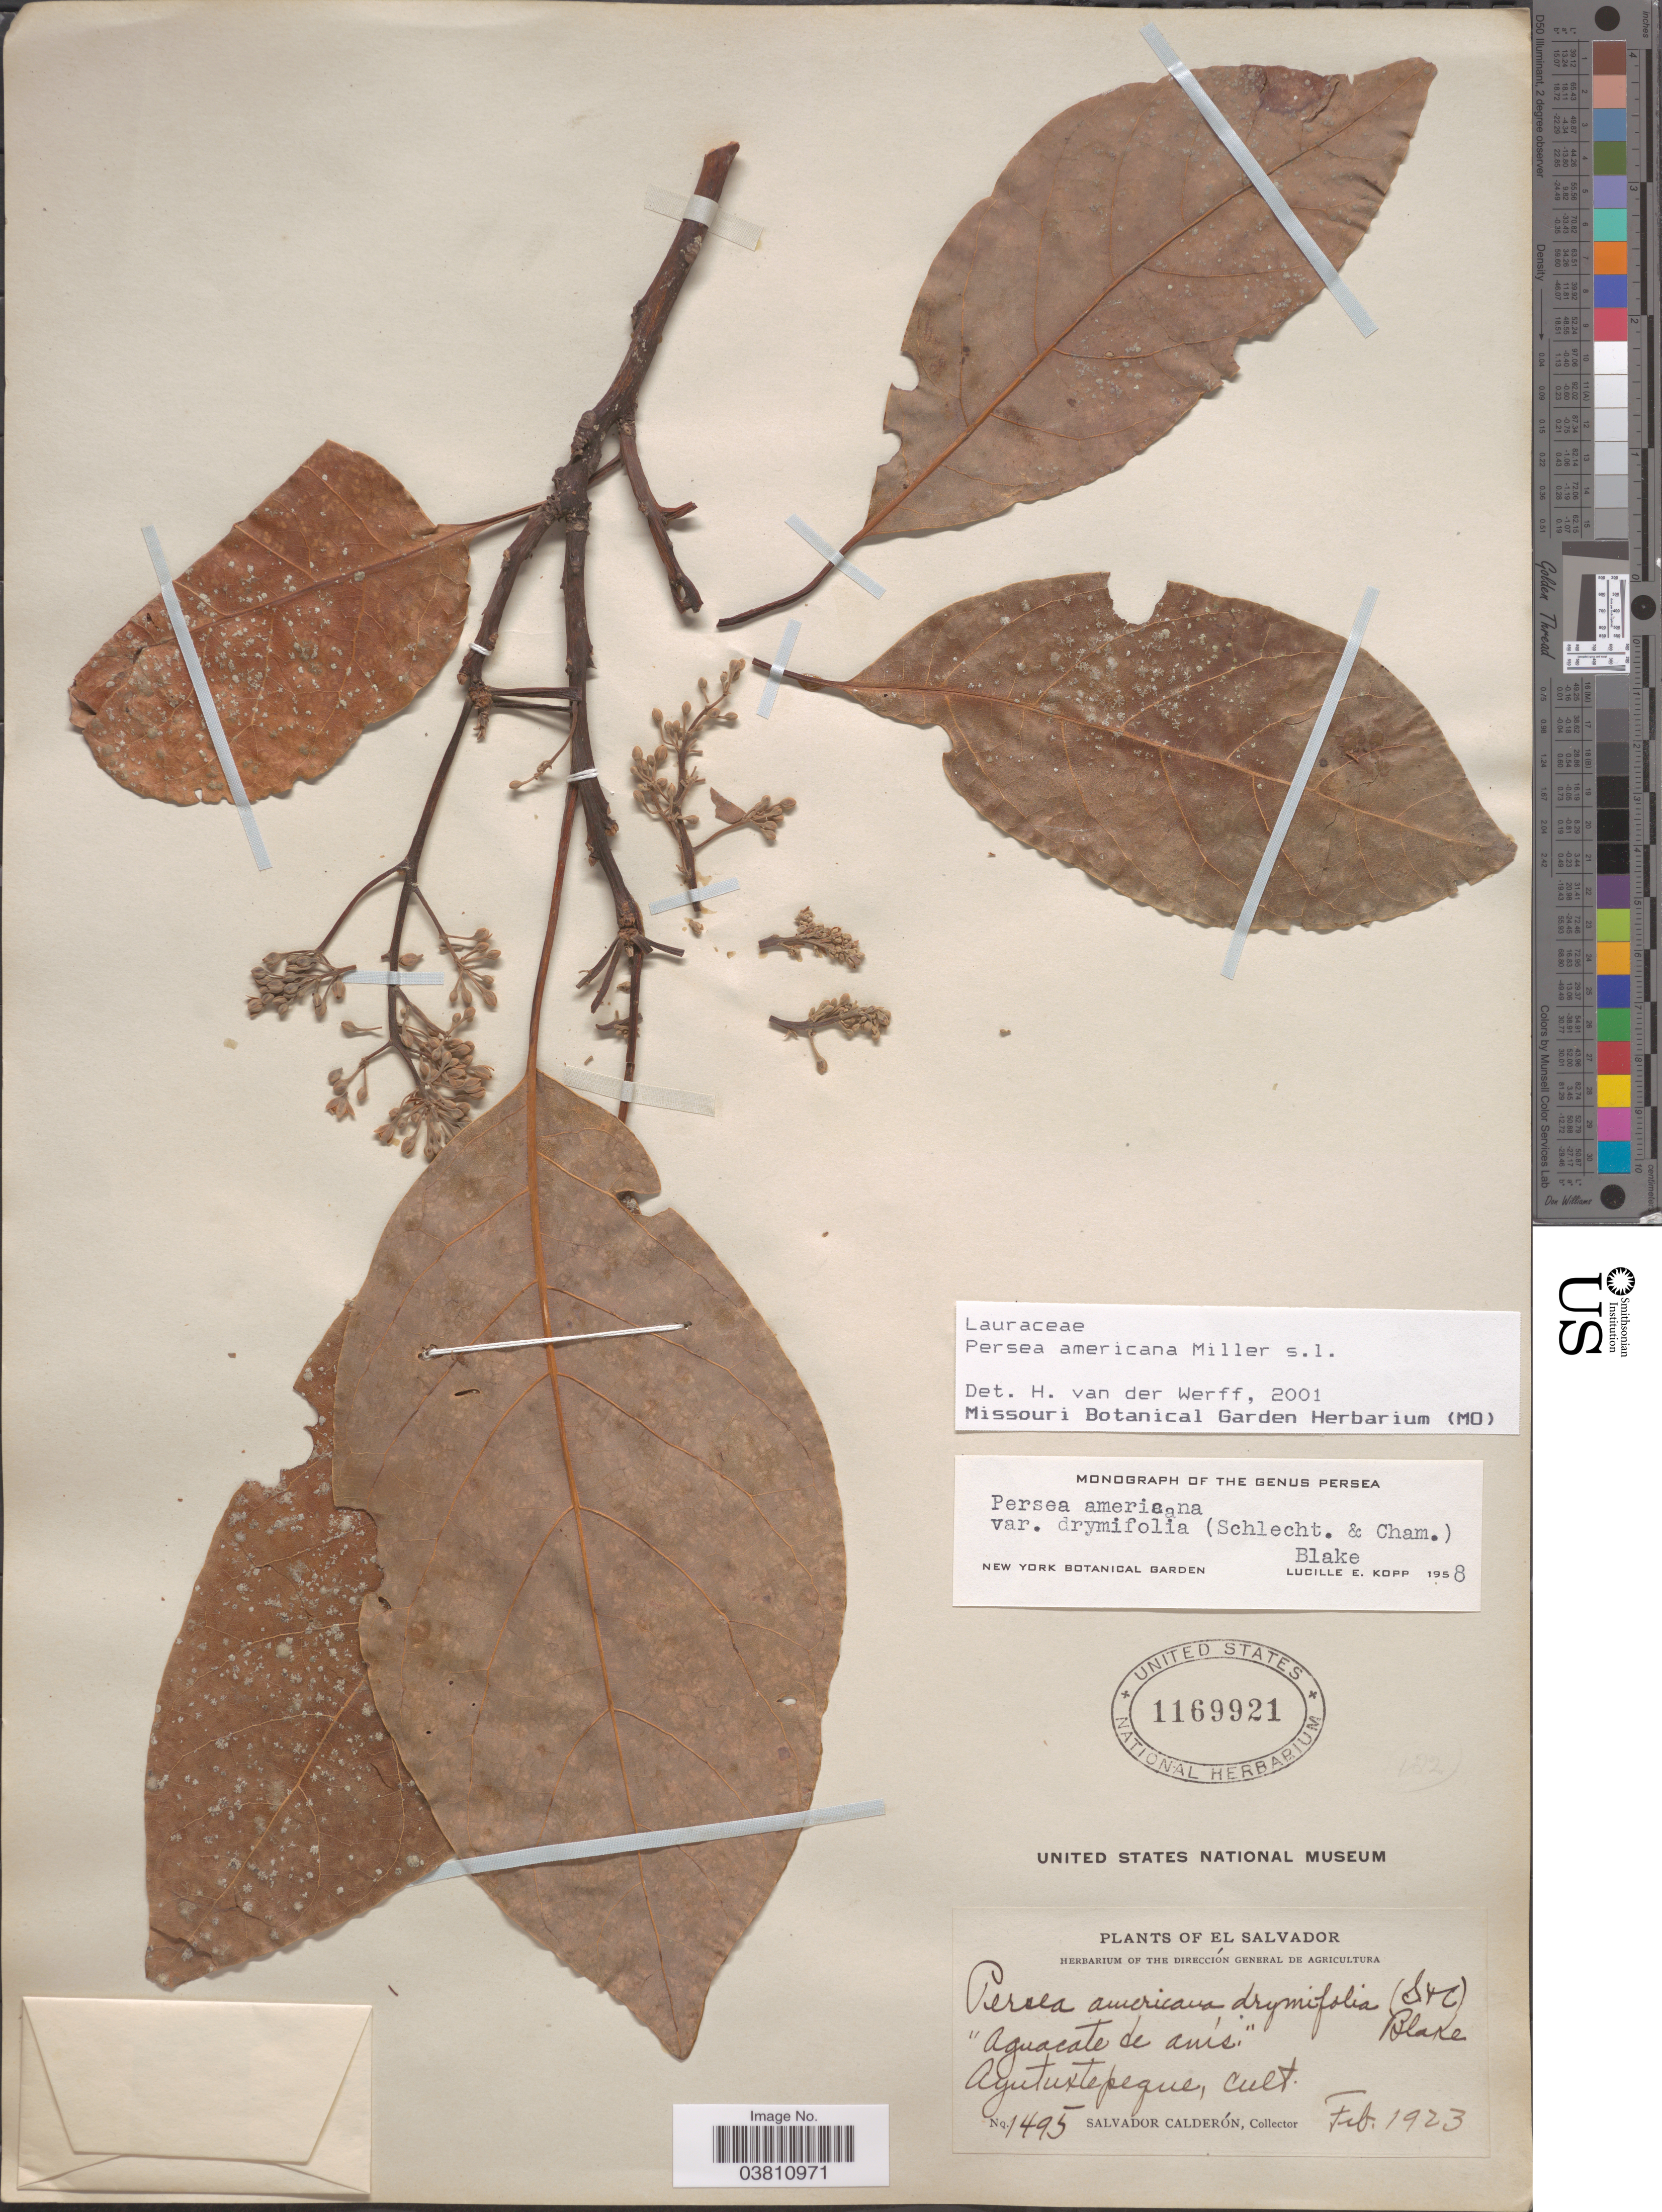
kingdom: Plantae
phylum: Tracheophyta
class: Magnoliopsida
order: Laurales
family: Lauraceae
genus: Persea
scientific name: Persea americana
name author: Mill.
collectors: S. Calderón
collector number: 1495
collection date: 1923-02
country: El Salvador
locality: Ayutuxtepeque.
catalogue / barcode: US 1169921